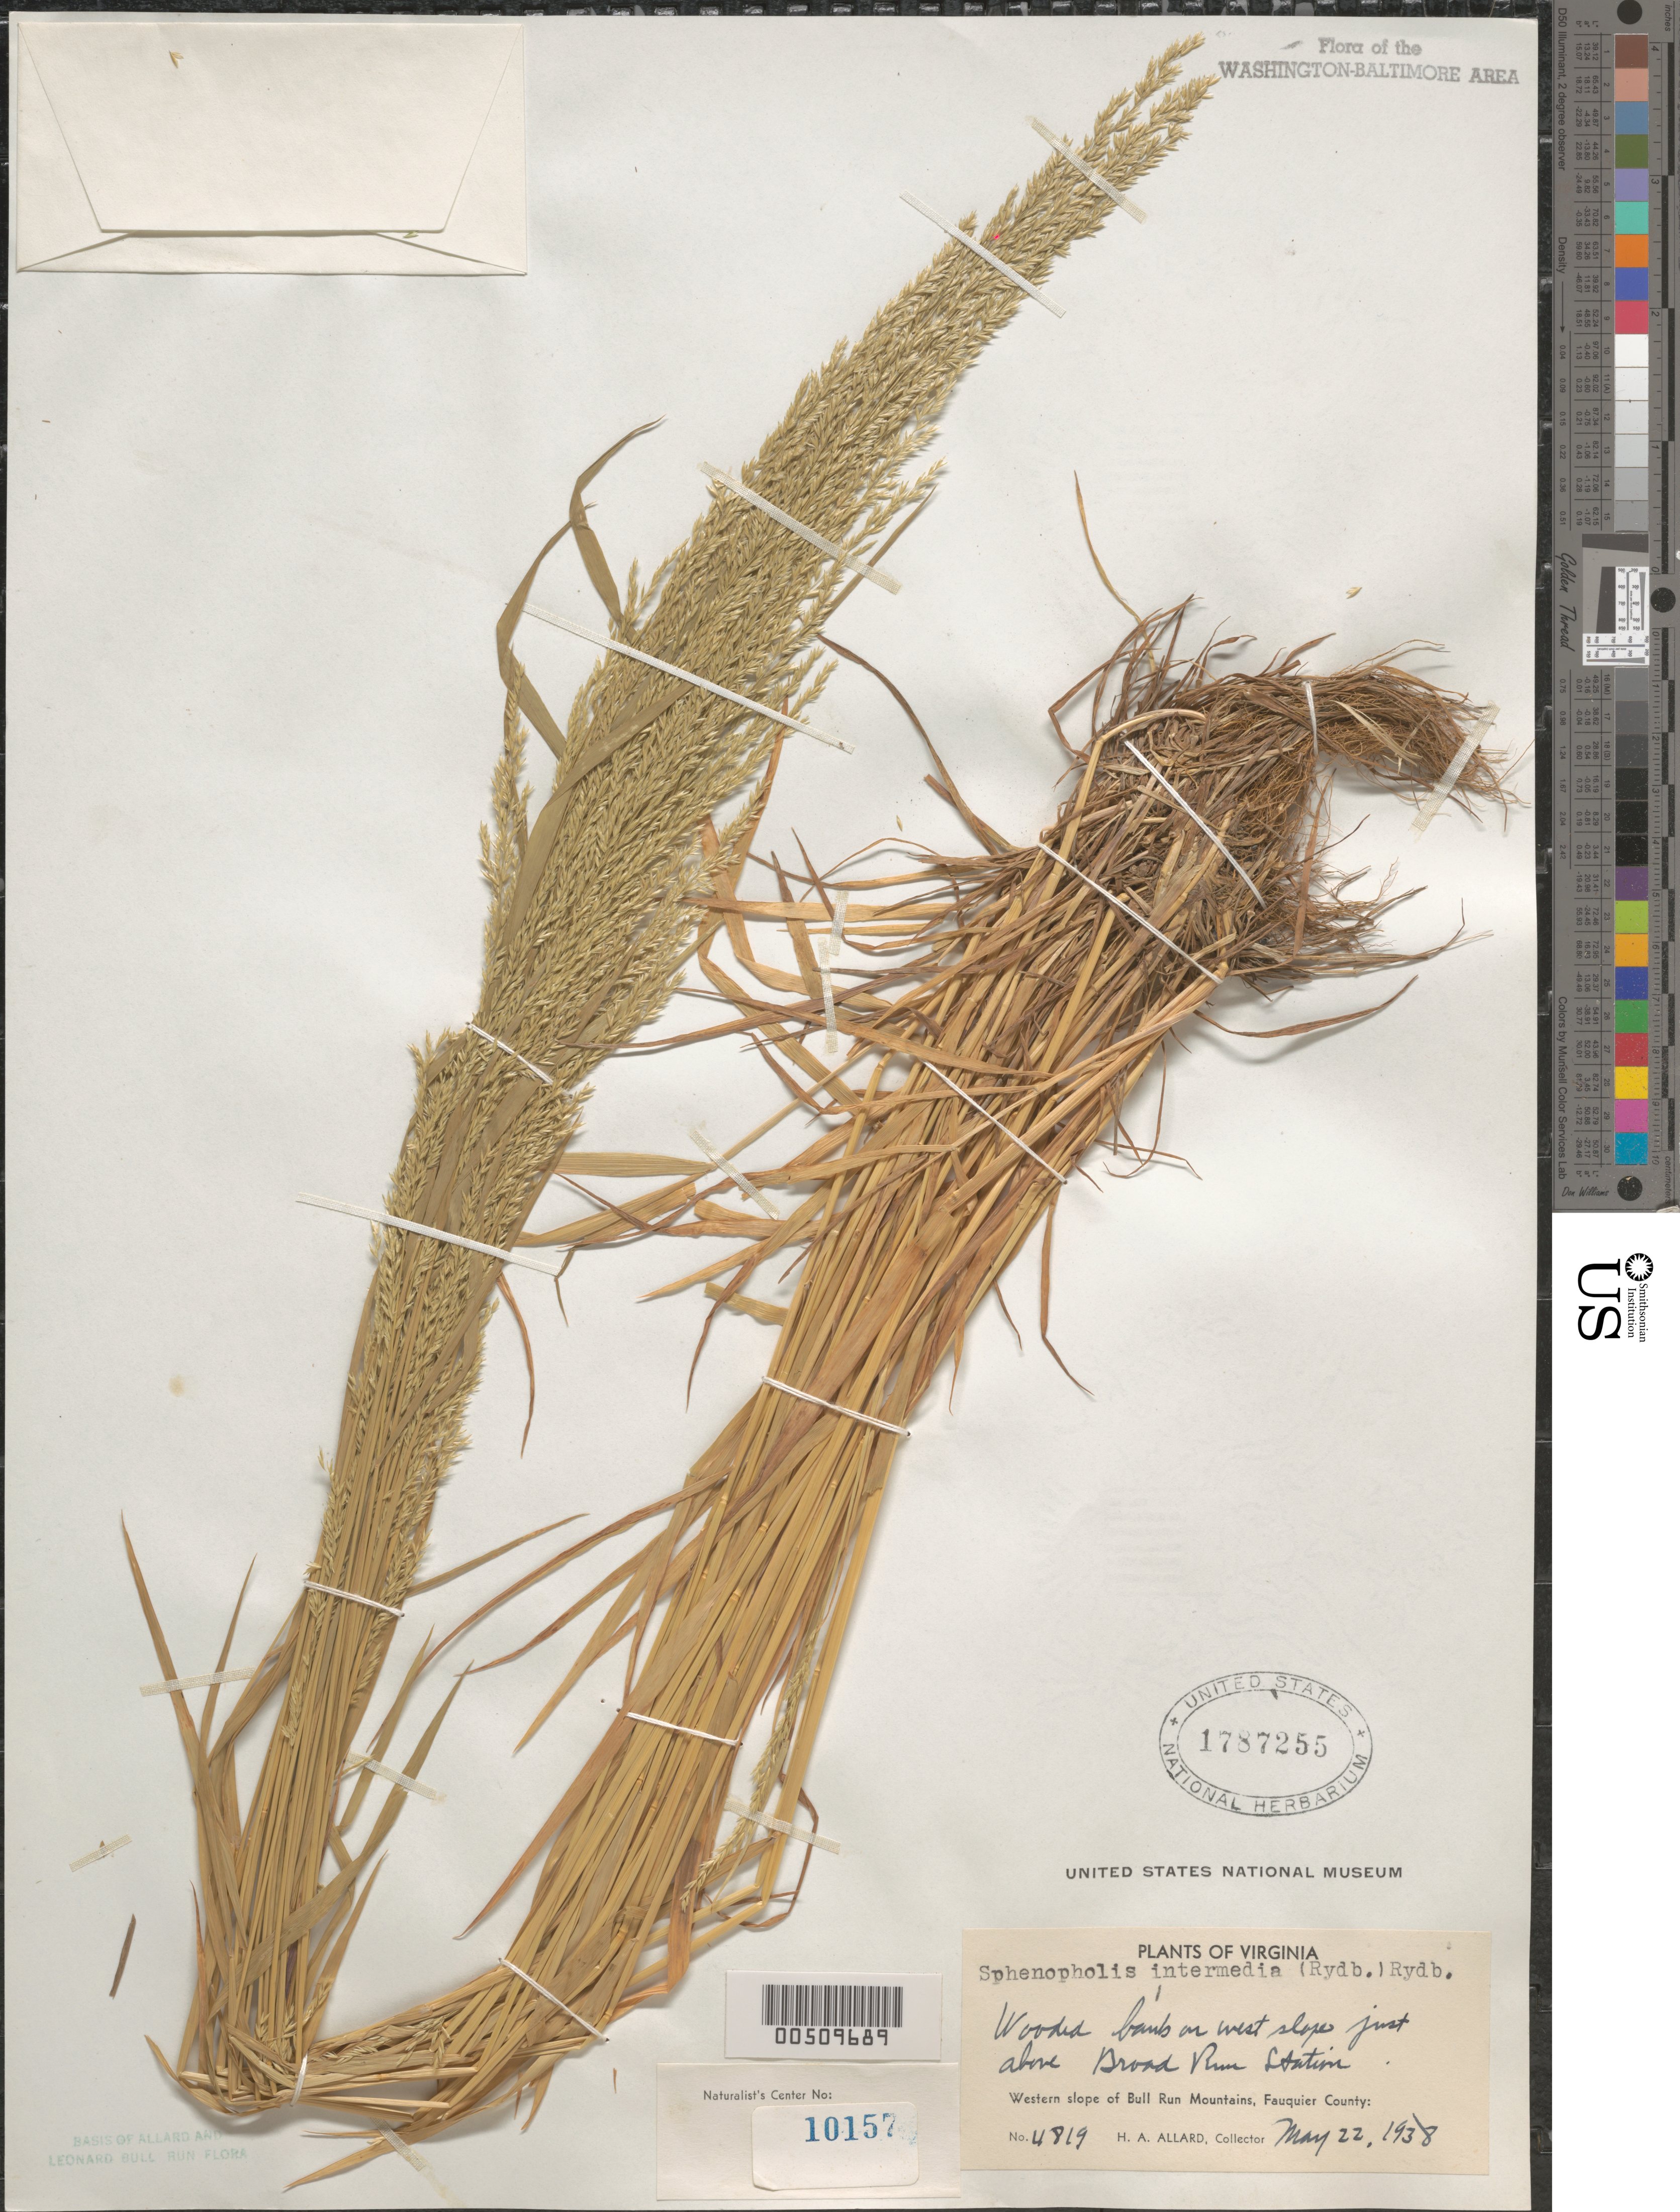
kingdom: Plantae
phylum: Tracheophyta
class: Liliopsida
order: Poales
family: Poaceae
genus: Sphenopholis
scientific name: Sphenopholis intermedia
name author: (Rydb.) Rydb.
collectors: H. A. Allard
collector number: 4819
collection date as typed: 22 May 1938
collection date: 1938-05-22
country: United States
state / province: Virginia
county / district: Fauquier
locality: Bull Run Mts., Broad Run Station Bull Run Mts.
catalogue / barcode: US 1787255